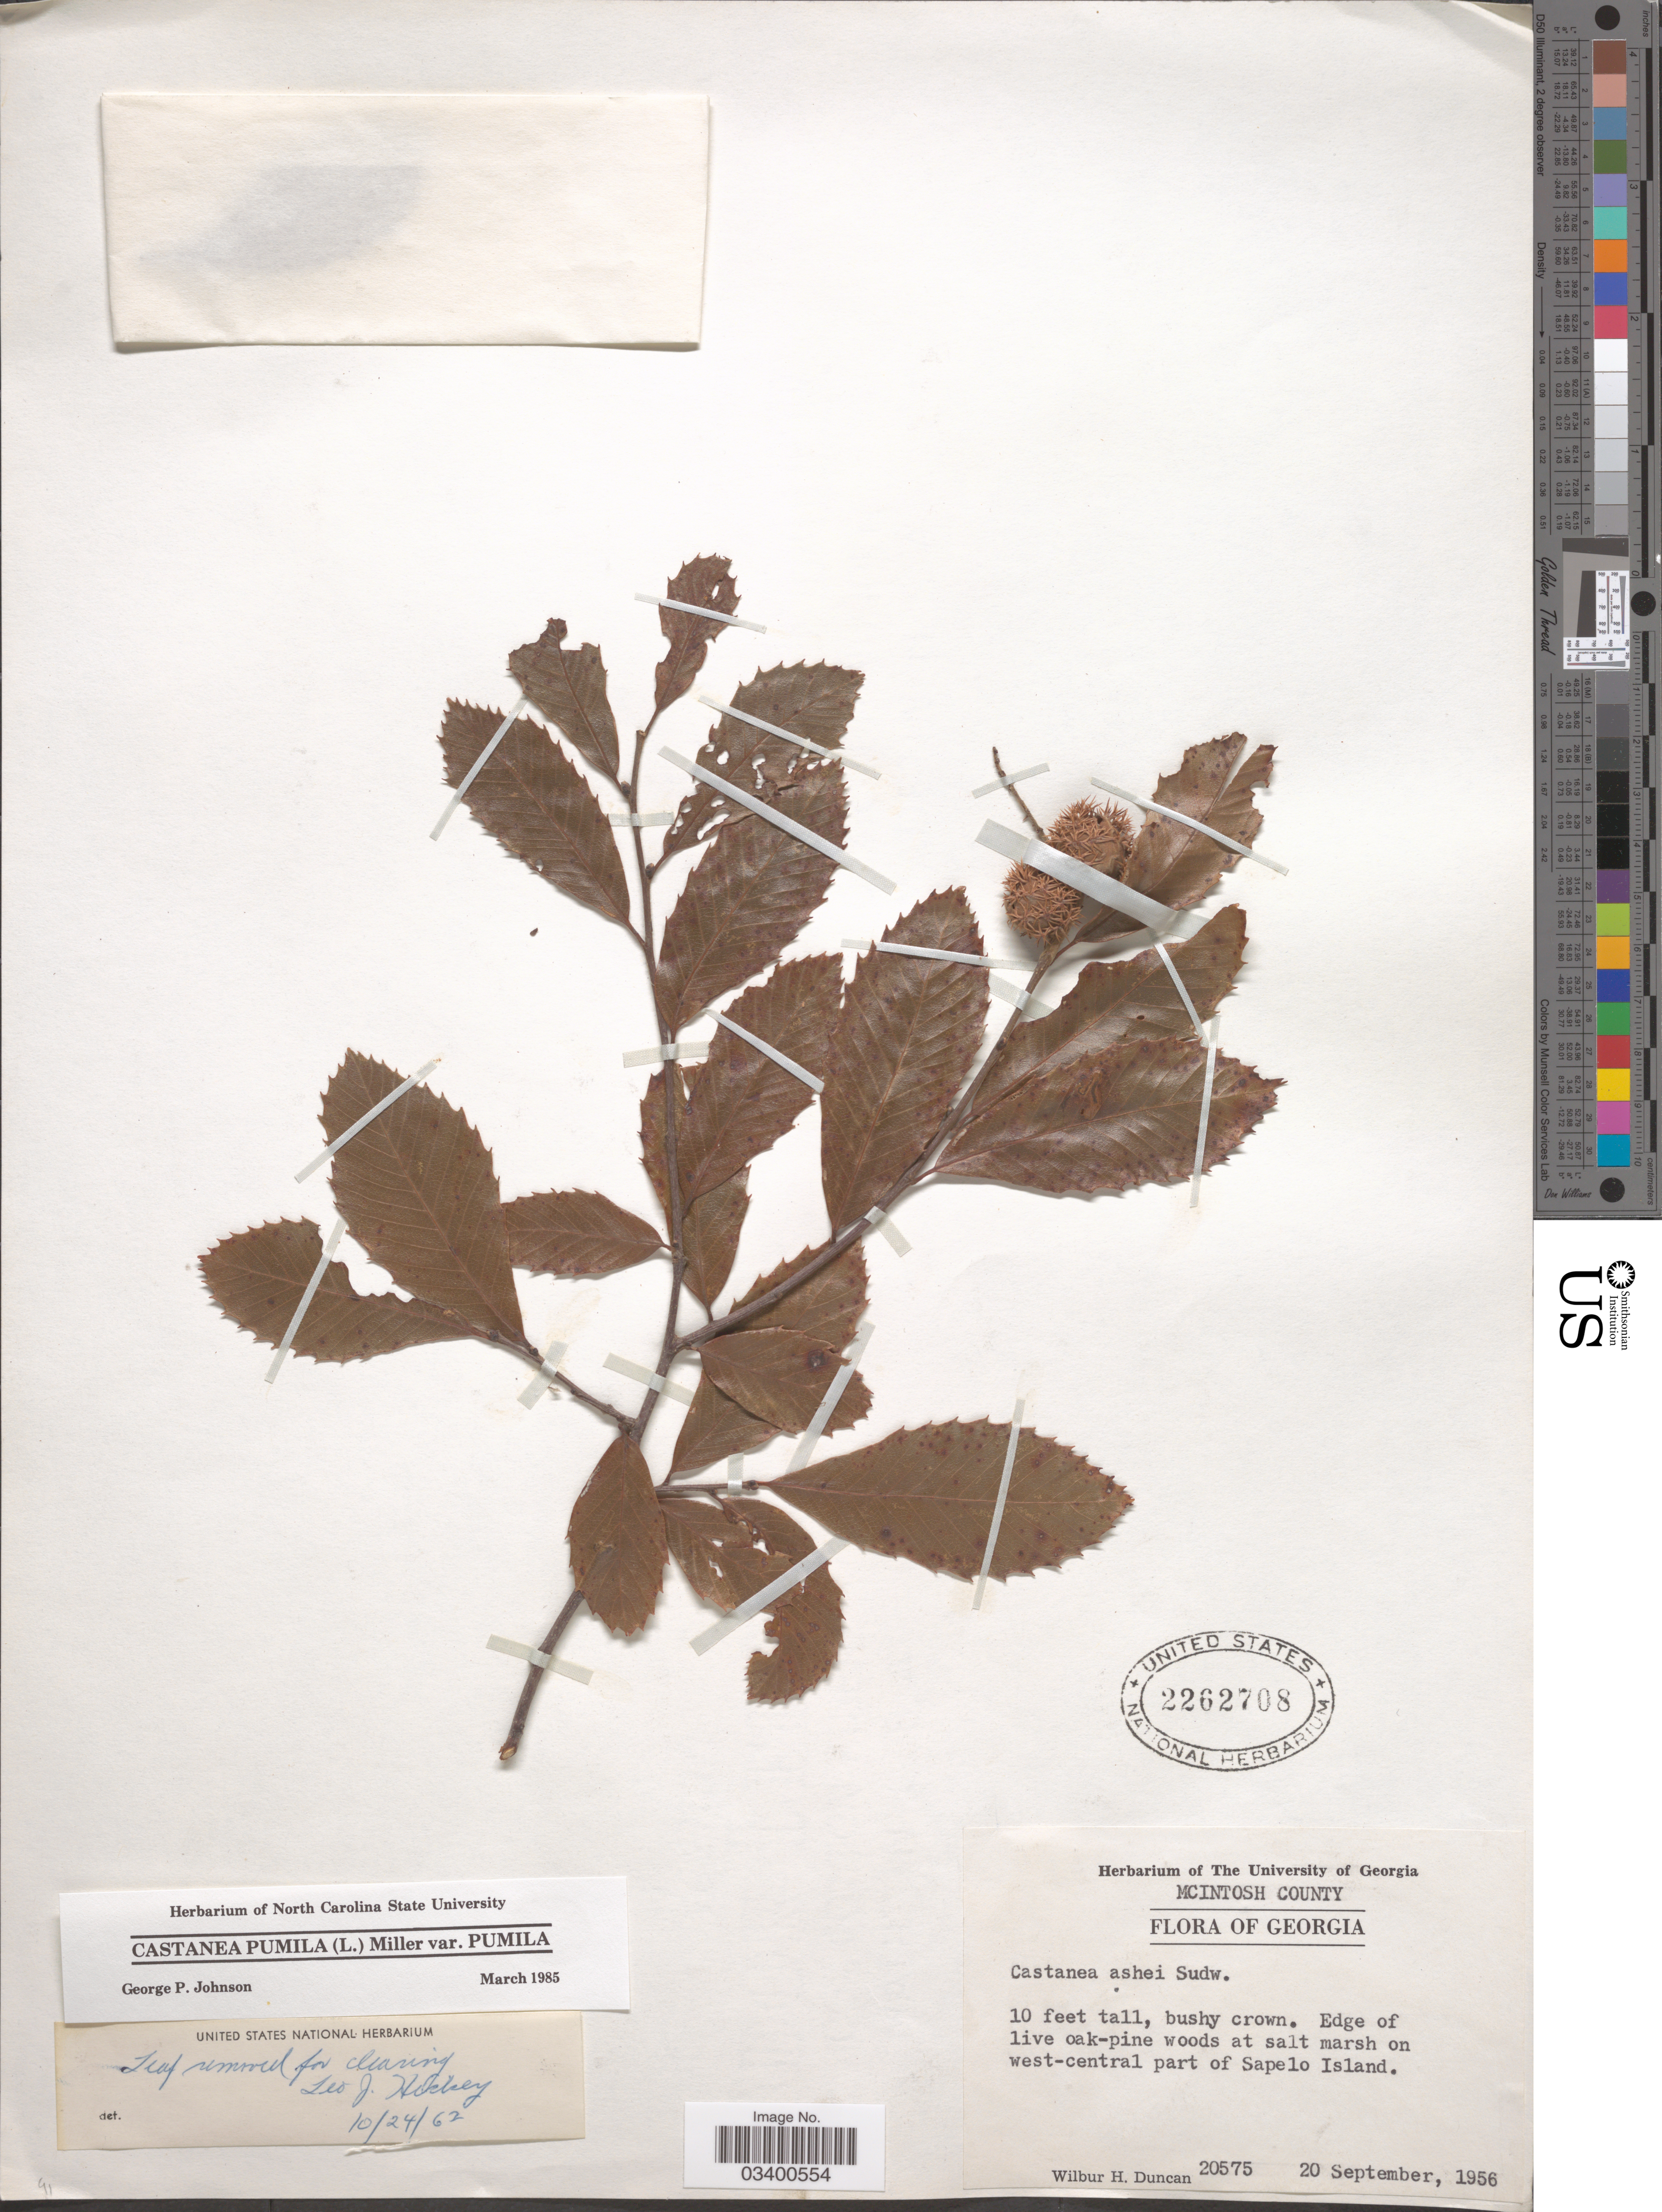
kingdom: Plantae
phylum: Tracheophyta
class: Magnoliopsida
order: Fagales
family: Fagaceae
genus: Castanea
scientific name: Castanea pumila var. pumila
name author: (L.) Mill.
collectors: W. H. Duncan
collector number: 20575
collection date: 1956-09-20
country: United States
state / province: Georgia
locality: McIntosh County. West-central part of Sapelo Island.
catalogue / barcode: US 2262708